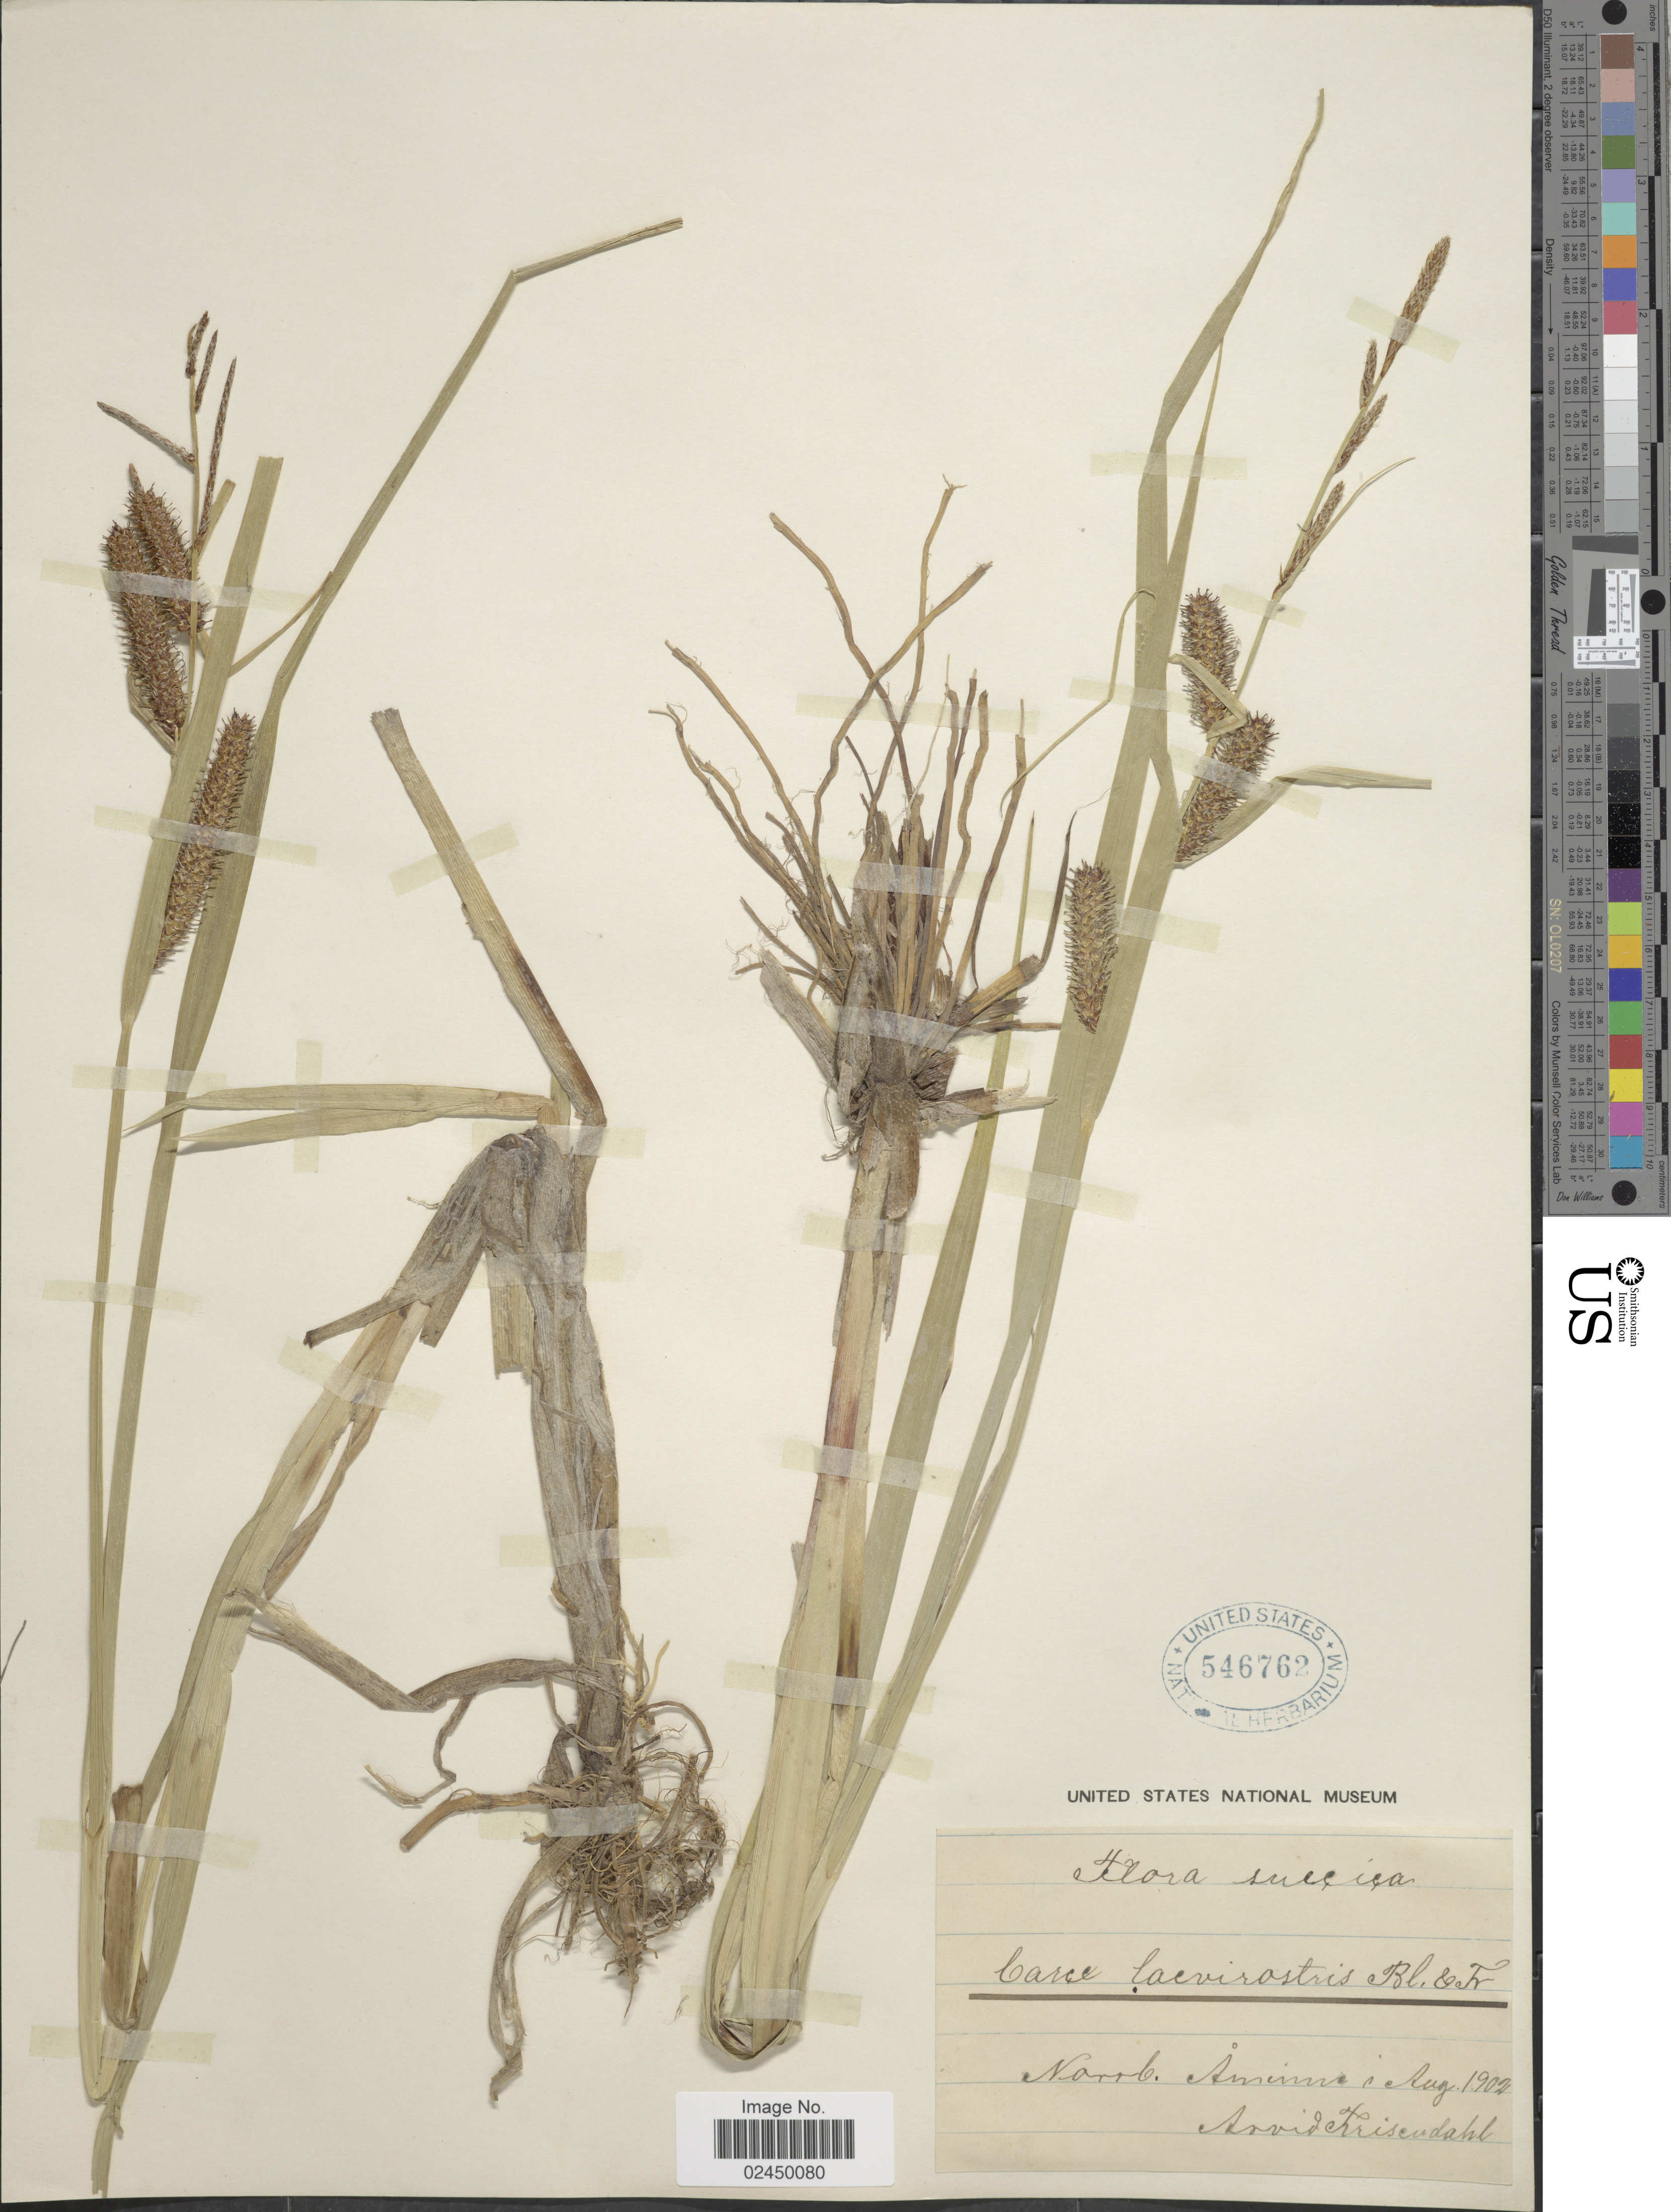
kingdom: Plantae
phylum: Tracheophyta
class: Liliopsida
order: Poales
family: Cyperaceae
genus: Carex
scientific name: Carex utriculata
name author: Boott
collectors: A. Frisendahl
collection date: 1902-08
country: Sweden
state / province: Norrbotten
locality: Suecica, Norrb, Aminne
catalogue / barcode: US 546762